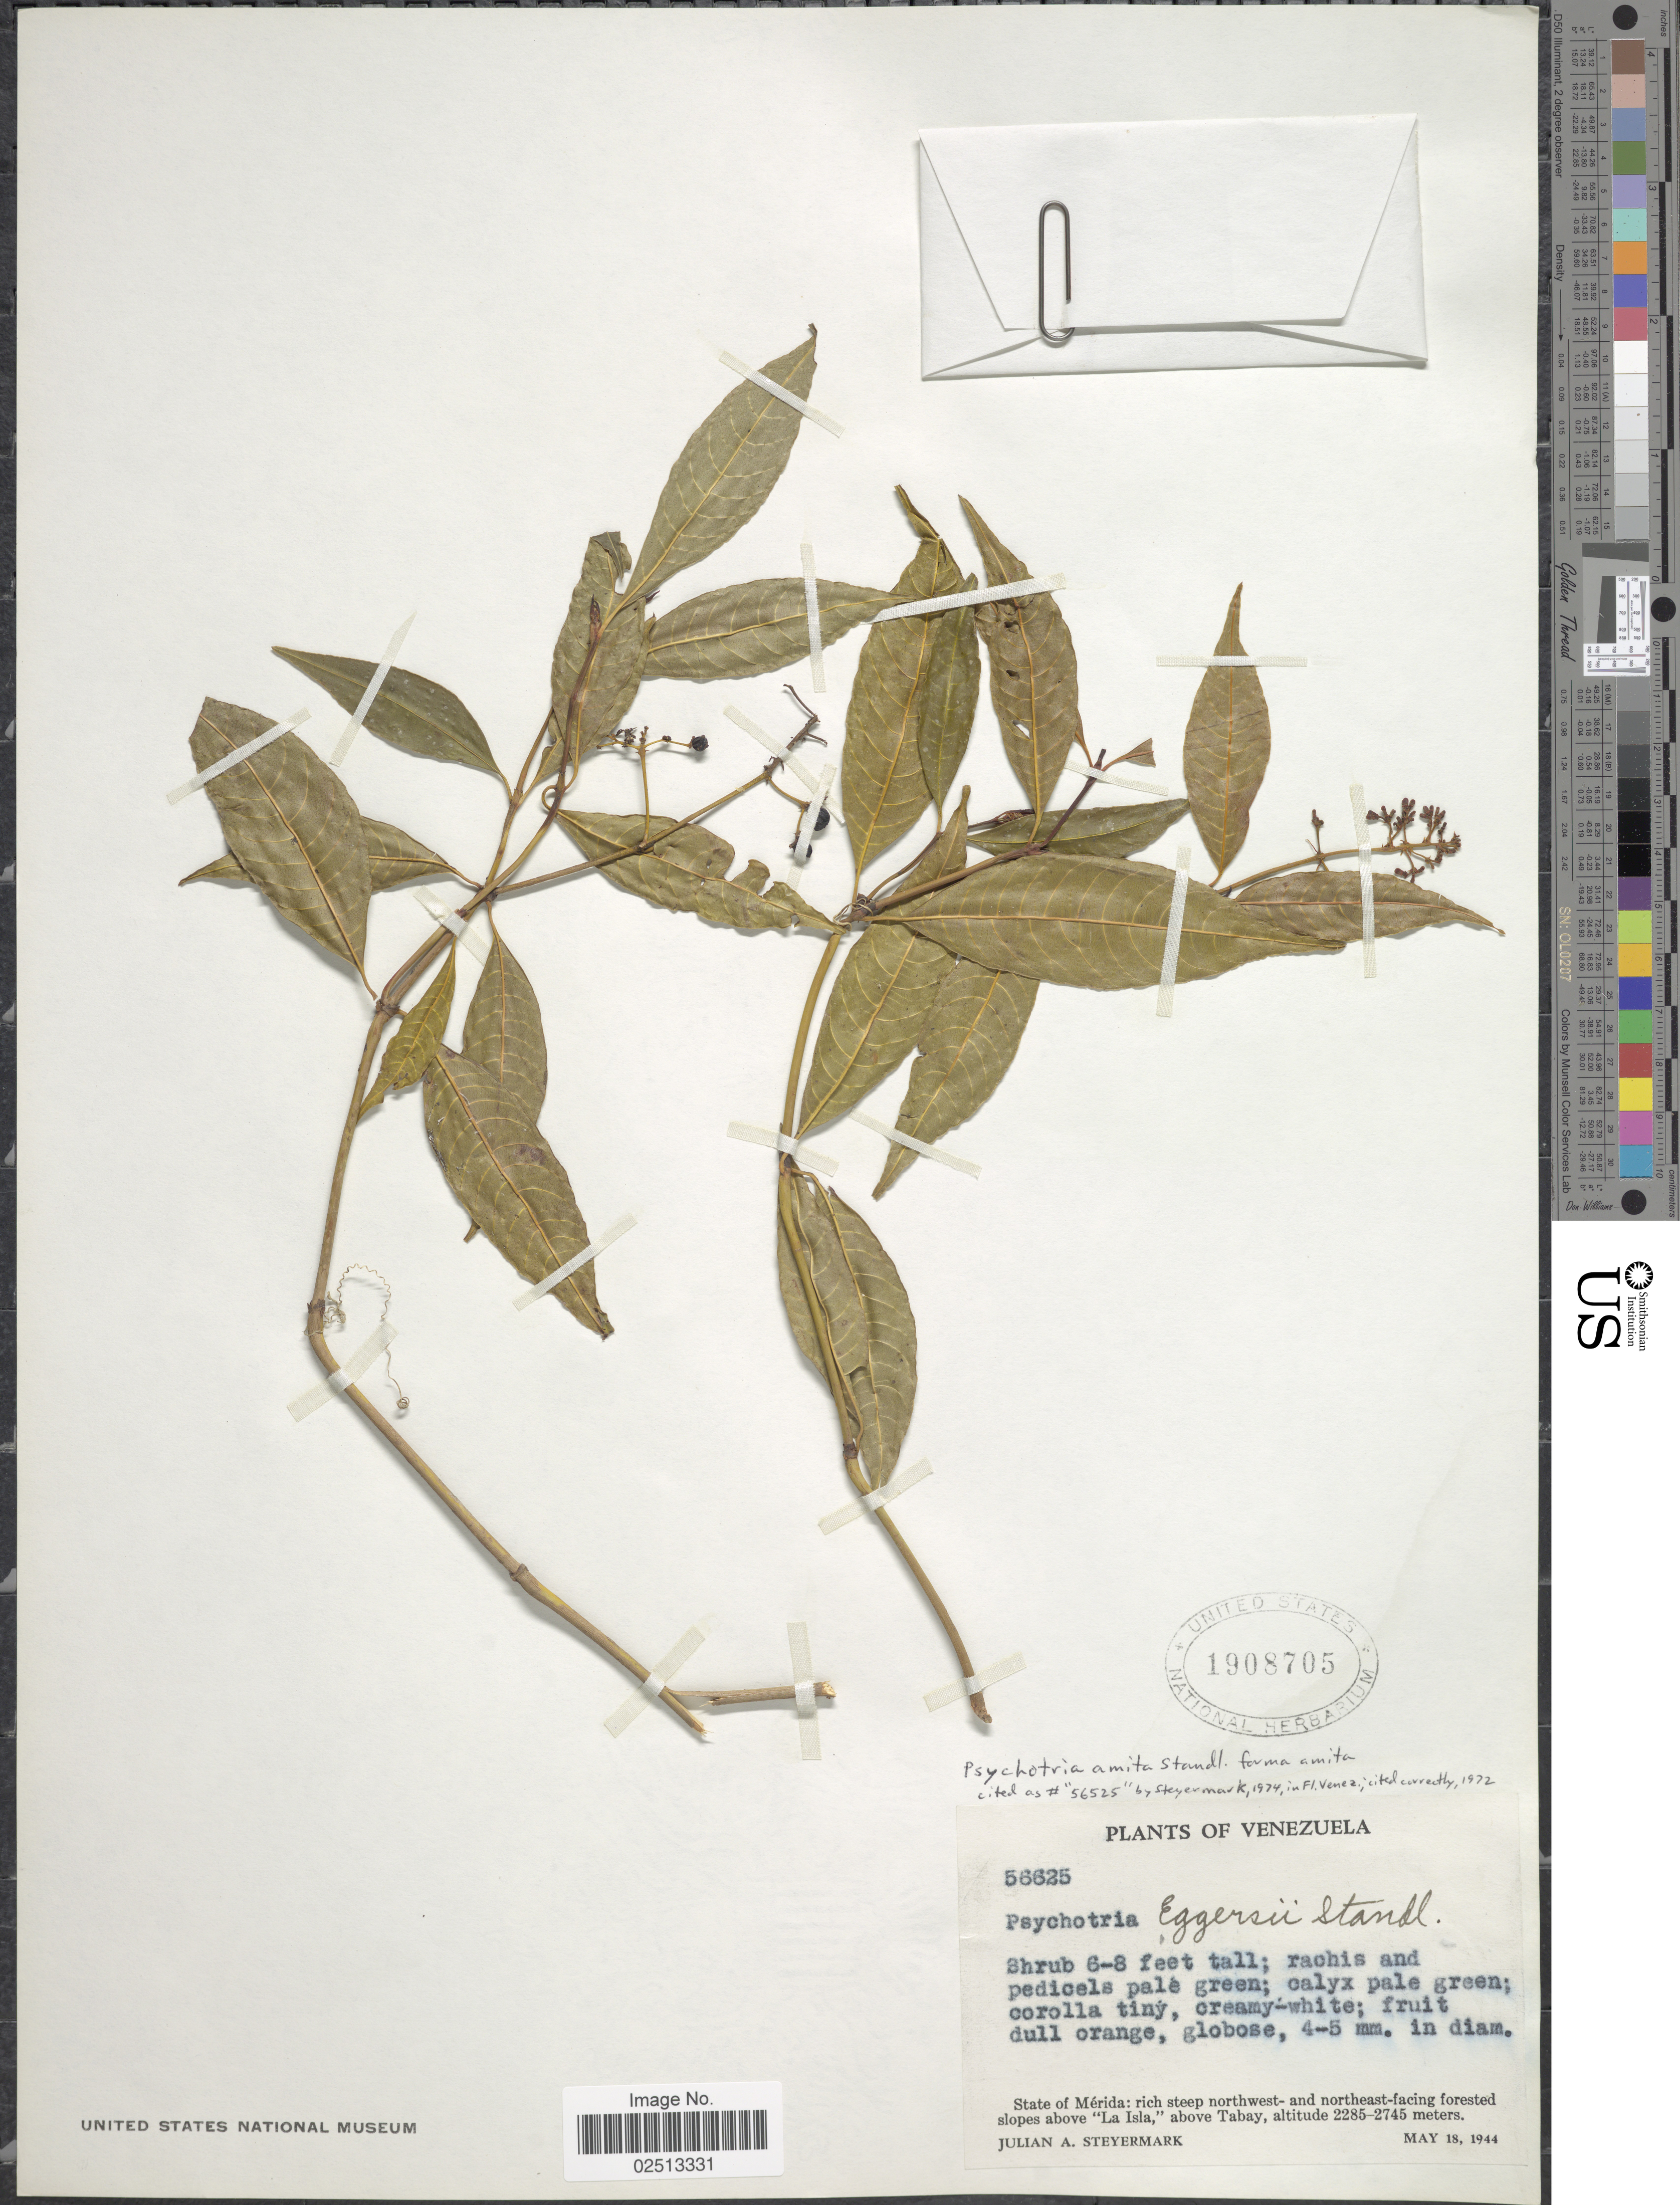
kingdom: Plantae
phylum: Tracheophyta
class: Magnoliopsida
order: Gentianales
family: Rubiaceae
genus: Psychotria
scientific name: Psychotria amita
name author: Standl.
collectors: J. Steyermark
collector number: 56625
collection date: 1944-05-18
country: Venezuela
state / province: Mérida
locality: State of Merida: rich steep northwest-and northeast-facing forested slopes above "La Isla" above Tabay.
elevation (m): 2285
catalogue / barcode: US 1908705